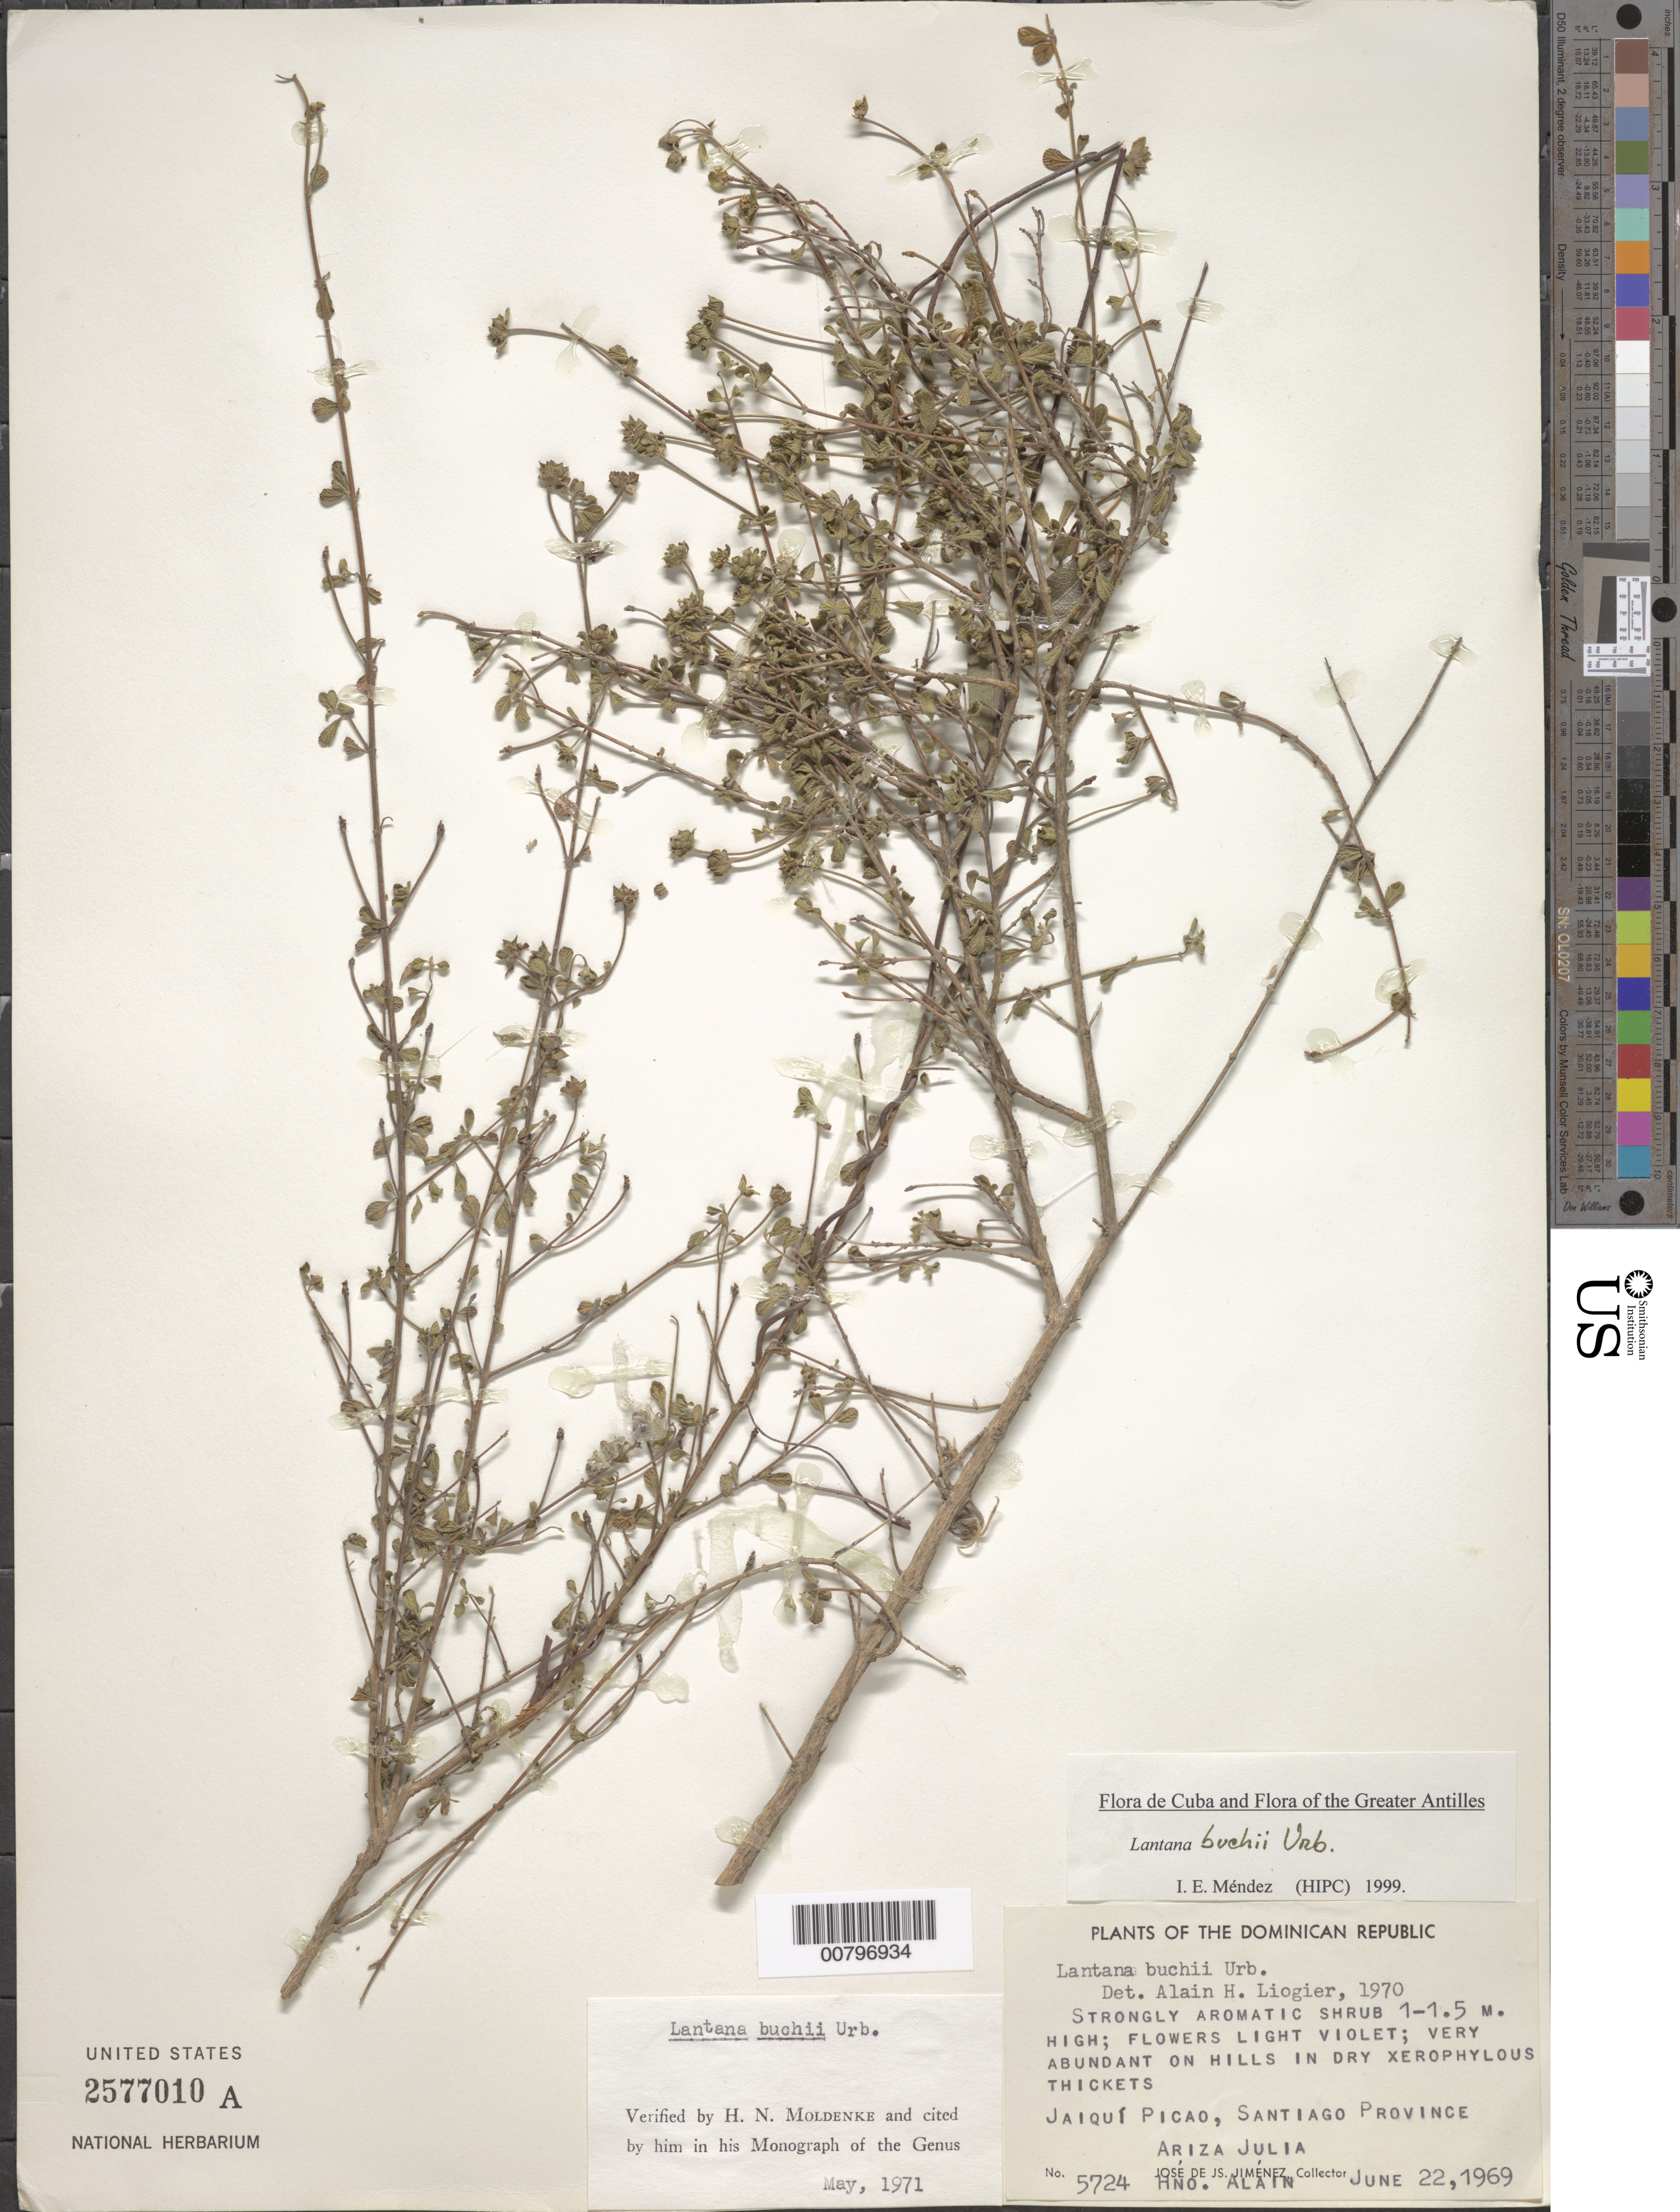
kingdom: Plantae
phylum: Tracheophyta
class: Magnoliopsida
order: Lamiales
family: Verbenaceae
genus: Lantana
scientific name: Lantana buchii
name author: Urb.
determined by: Méndez, Isidro E., (HIPC)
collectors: J. J. Jiménez Almonte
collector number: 5724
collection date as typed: Jan 1871 to -- Mar 1871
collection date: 1871-01/1871-03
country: Dominican Republic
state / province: Santiago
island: Hispaniola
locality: Jaiquí Picao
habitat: On hills in dry xerophylous thickets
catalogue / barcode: US 2577010A